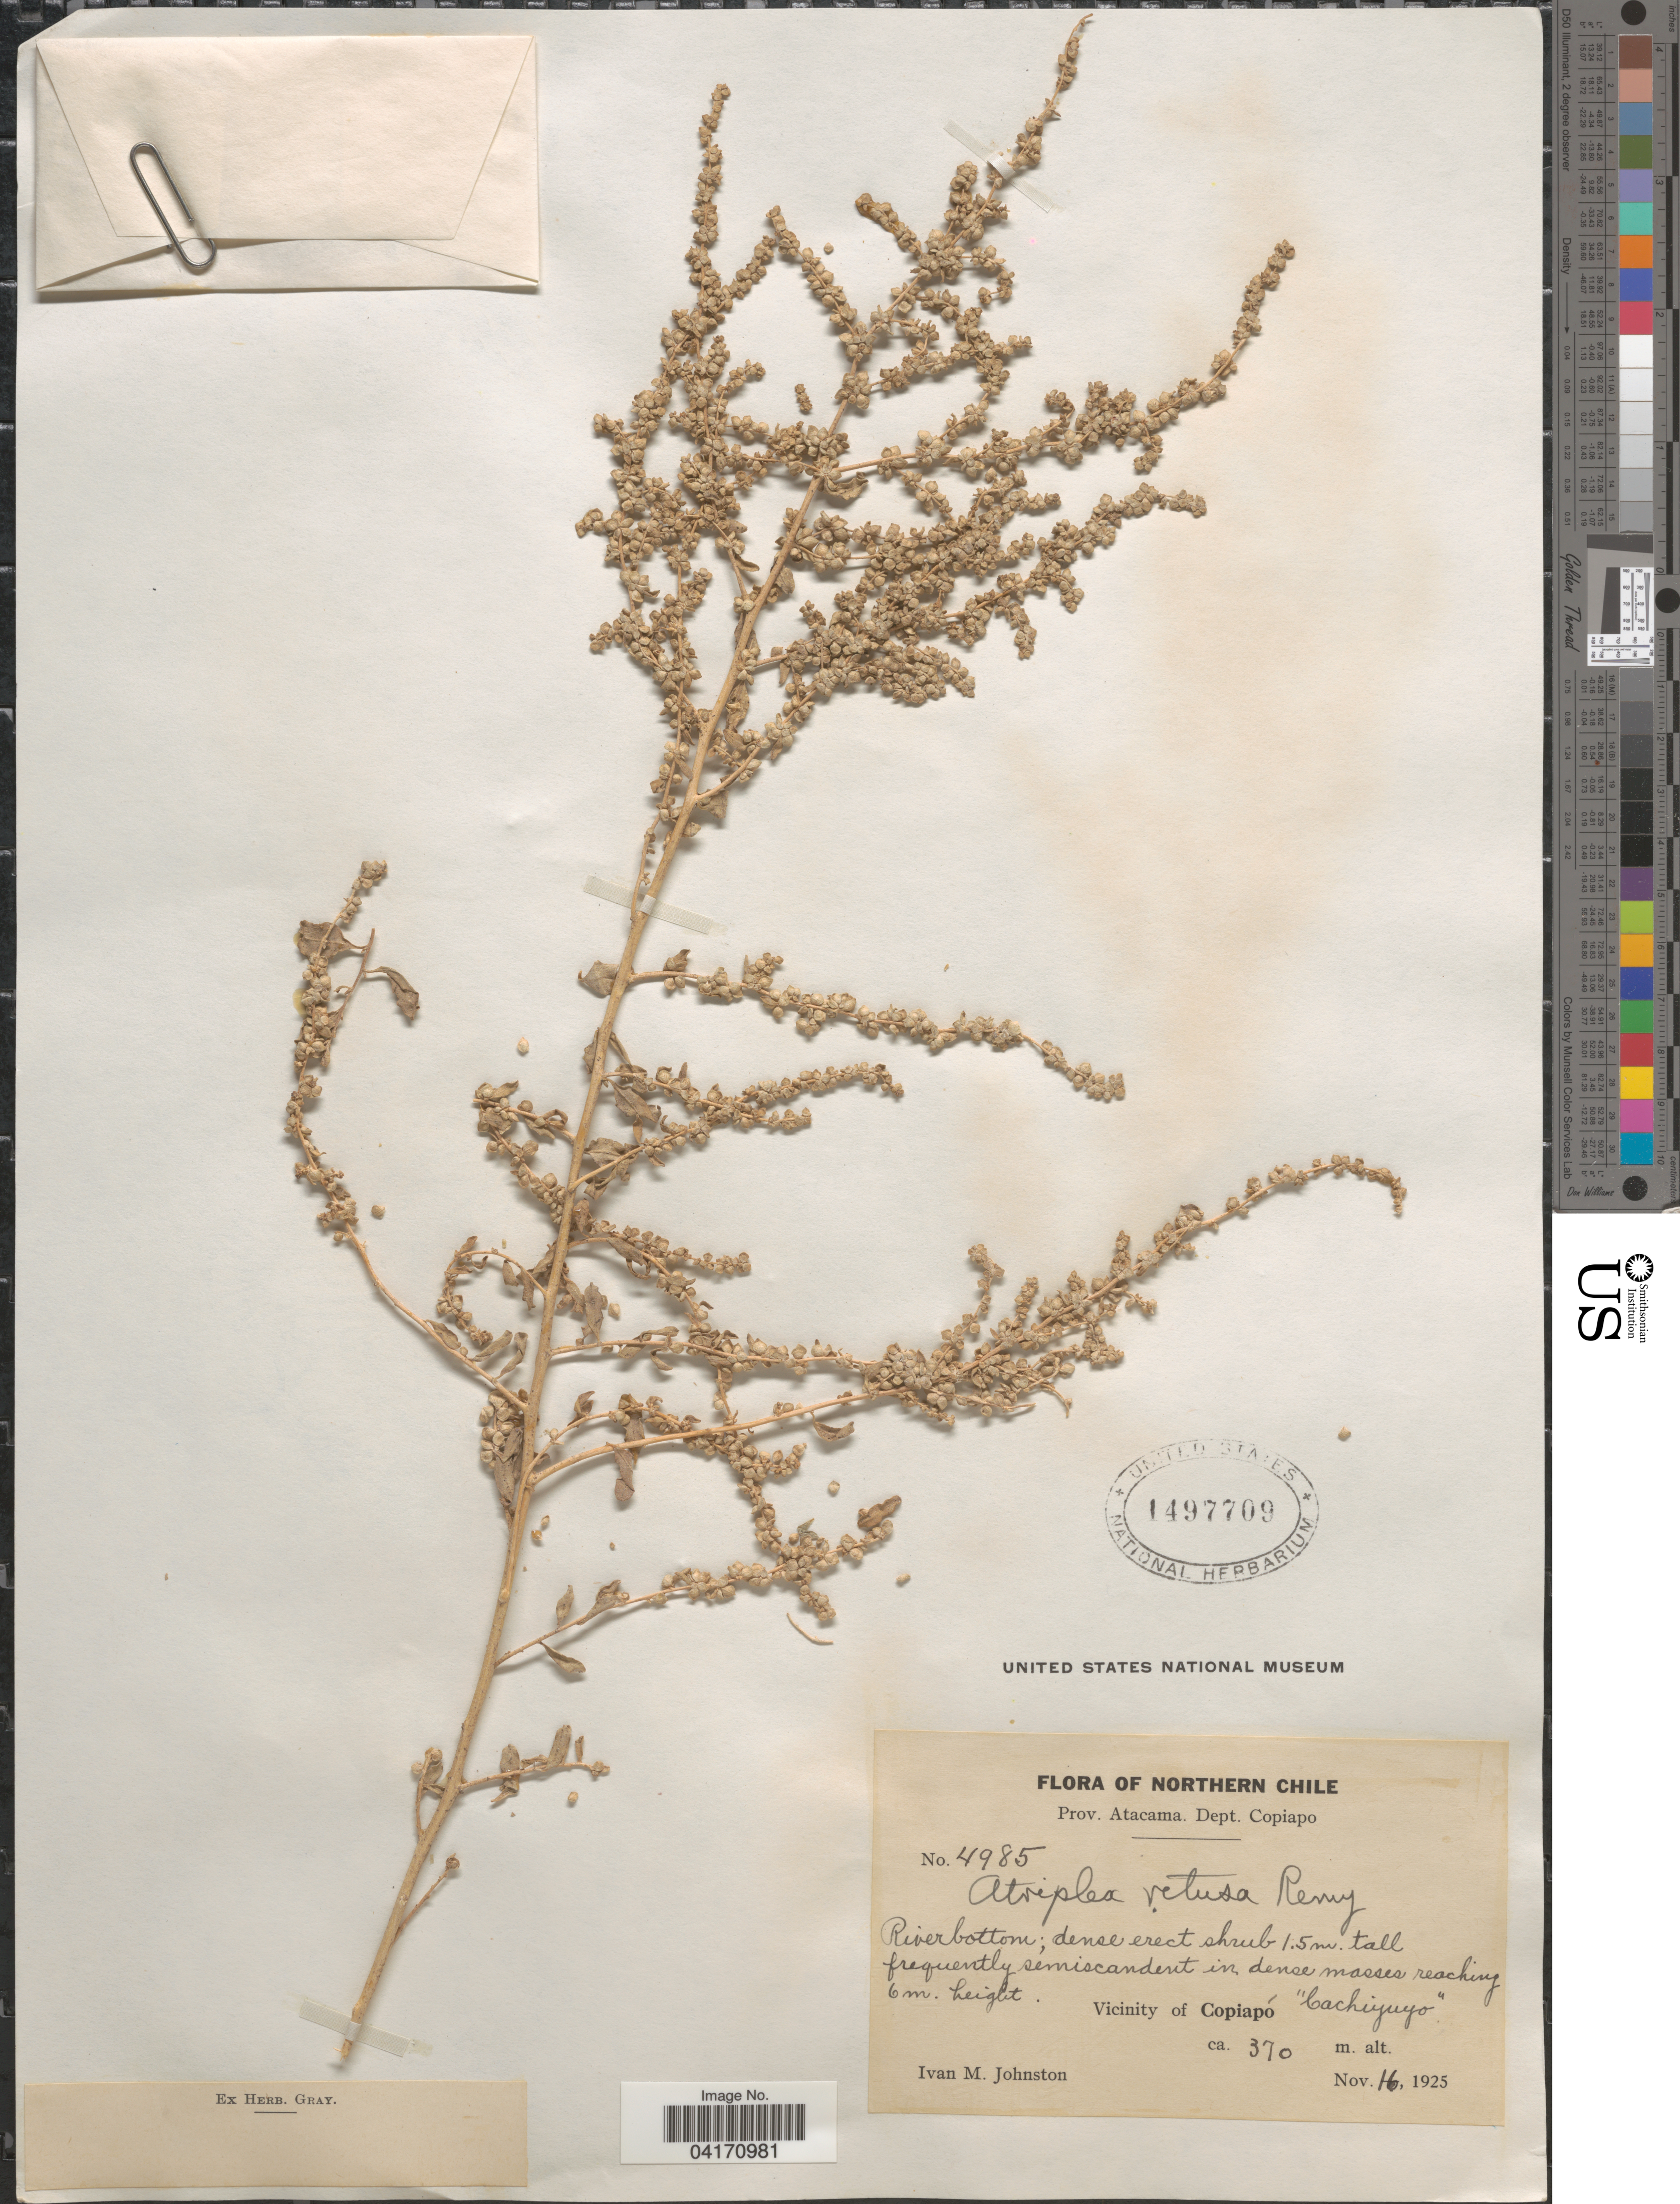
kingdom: Plantae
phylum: Tracheophyta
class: Magnoliopsida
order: Caryophyllales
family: Amaranthaceae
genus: Atriplex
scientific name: Atriplex retusa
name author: Gay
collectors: I.M. Johnston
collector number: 4985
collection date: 1925-11-16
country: Chile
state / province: Atacama (III)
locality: Northern Chile. Dept. Copiapo. Vicinity of Copiapó. "Cachiyuyo".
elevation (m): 370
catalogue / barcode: US 1497709